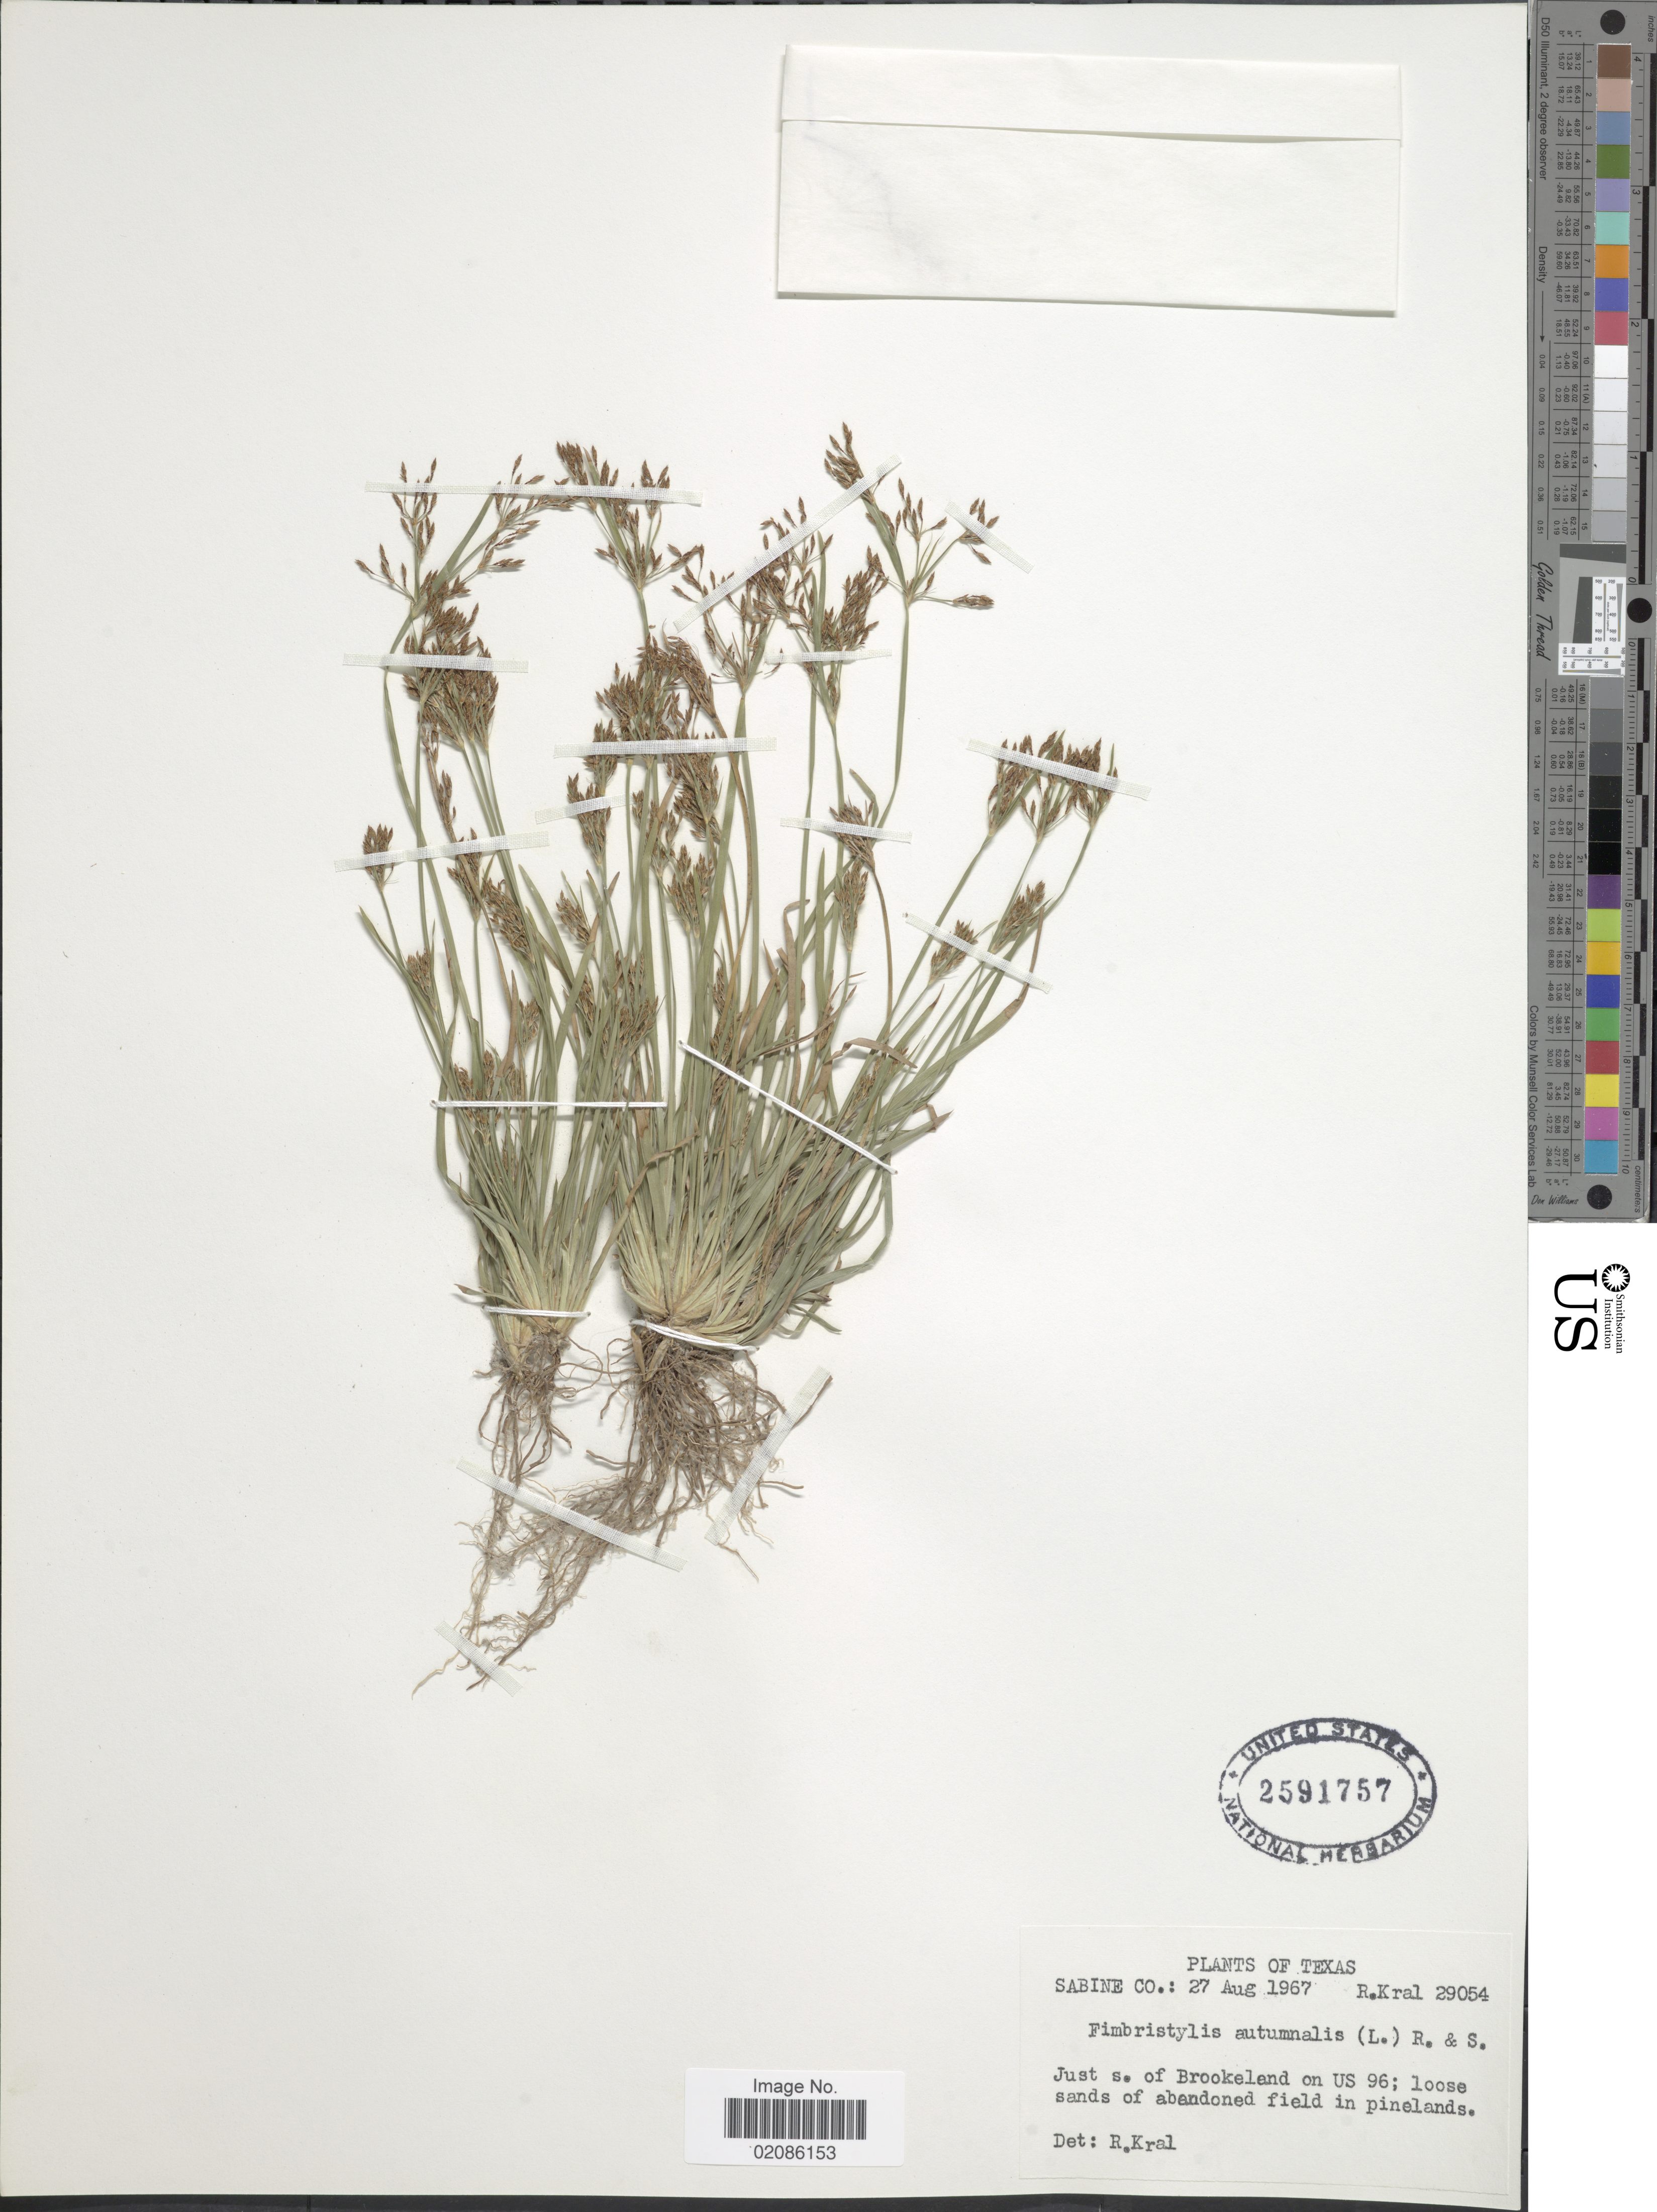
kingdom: Plantae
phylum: Tracheophyta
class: Liliopsida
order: Poales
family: Cyperaceae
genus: Fimbristylis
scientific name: Fimbristylis autumnalis (L.) Roem. & Schult.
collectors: R. Kral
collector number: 29054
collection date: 1967-08-27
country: United States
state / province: Texas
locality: Sabine Co. Just s. of Brookeland on US 96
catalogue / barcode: US 2591757